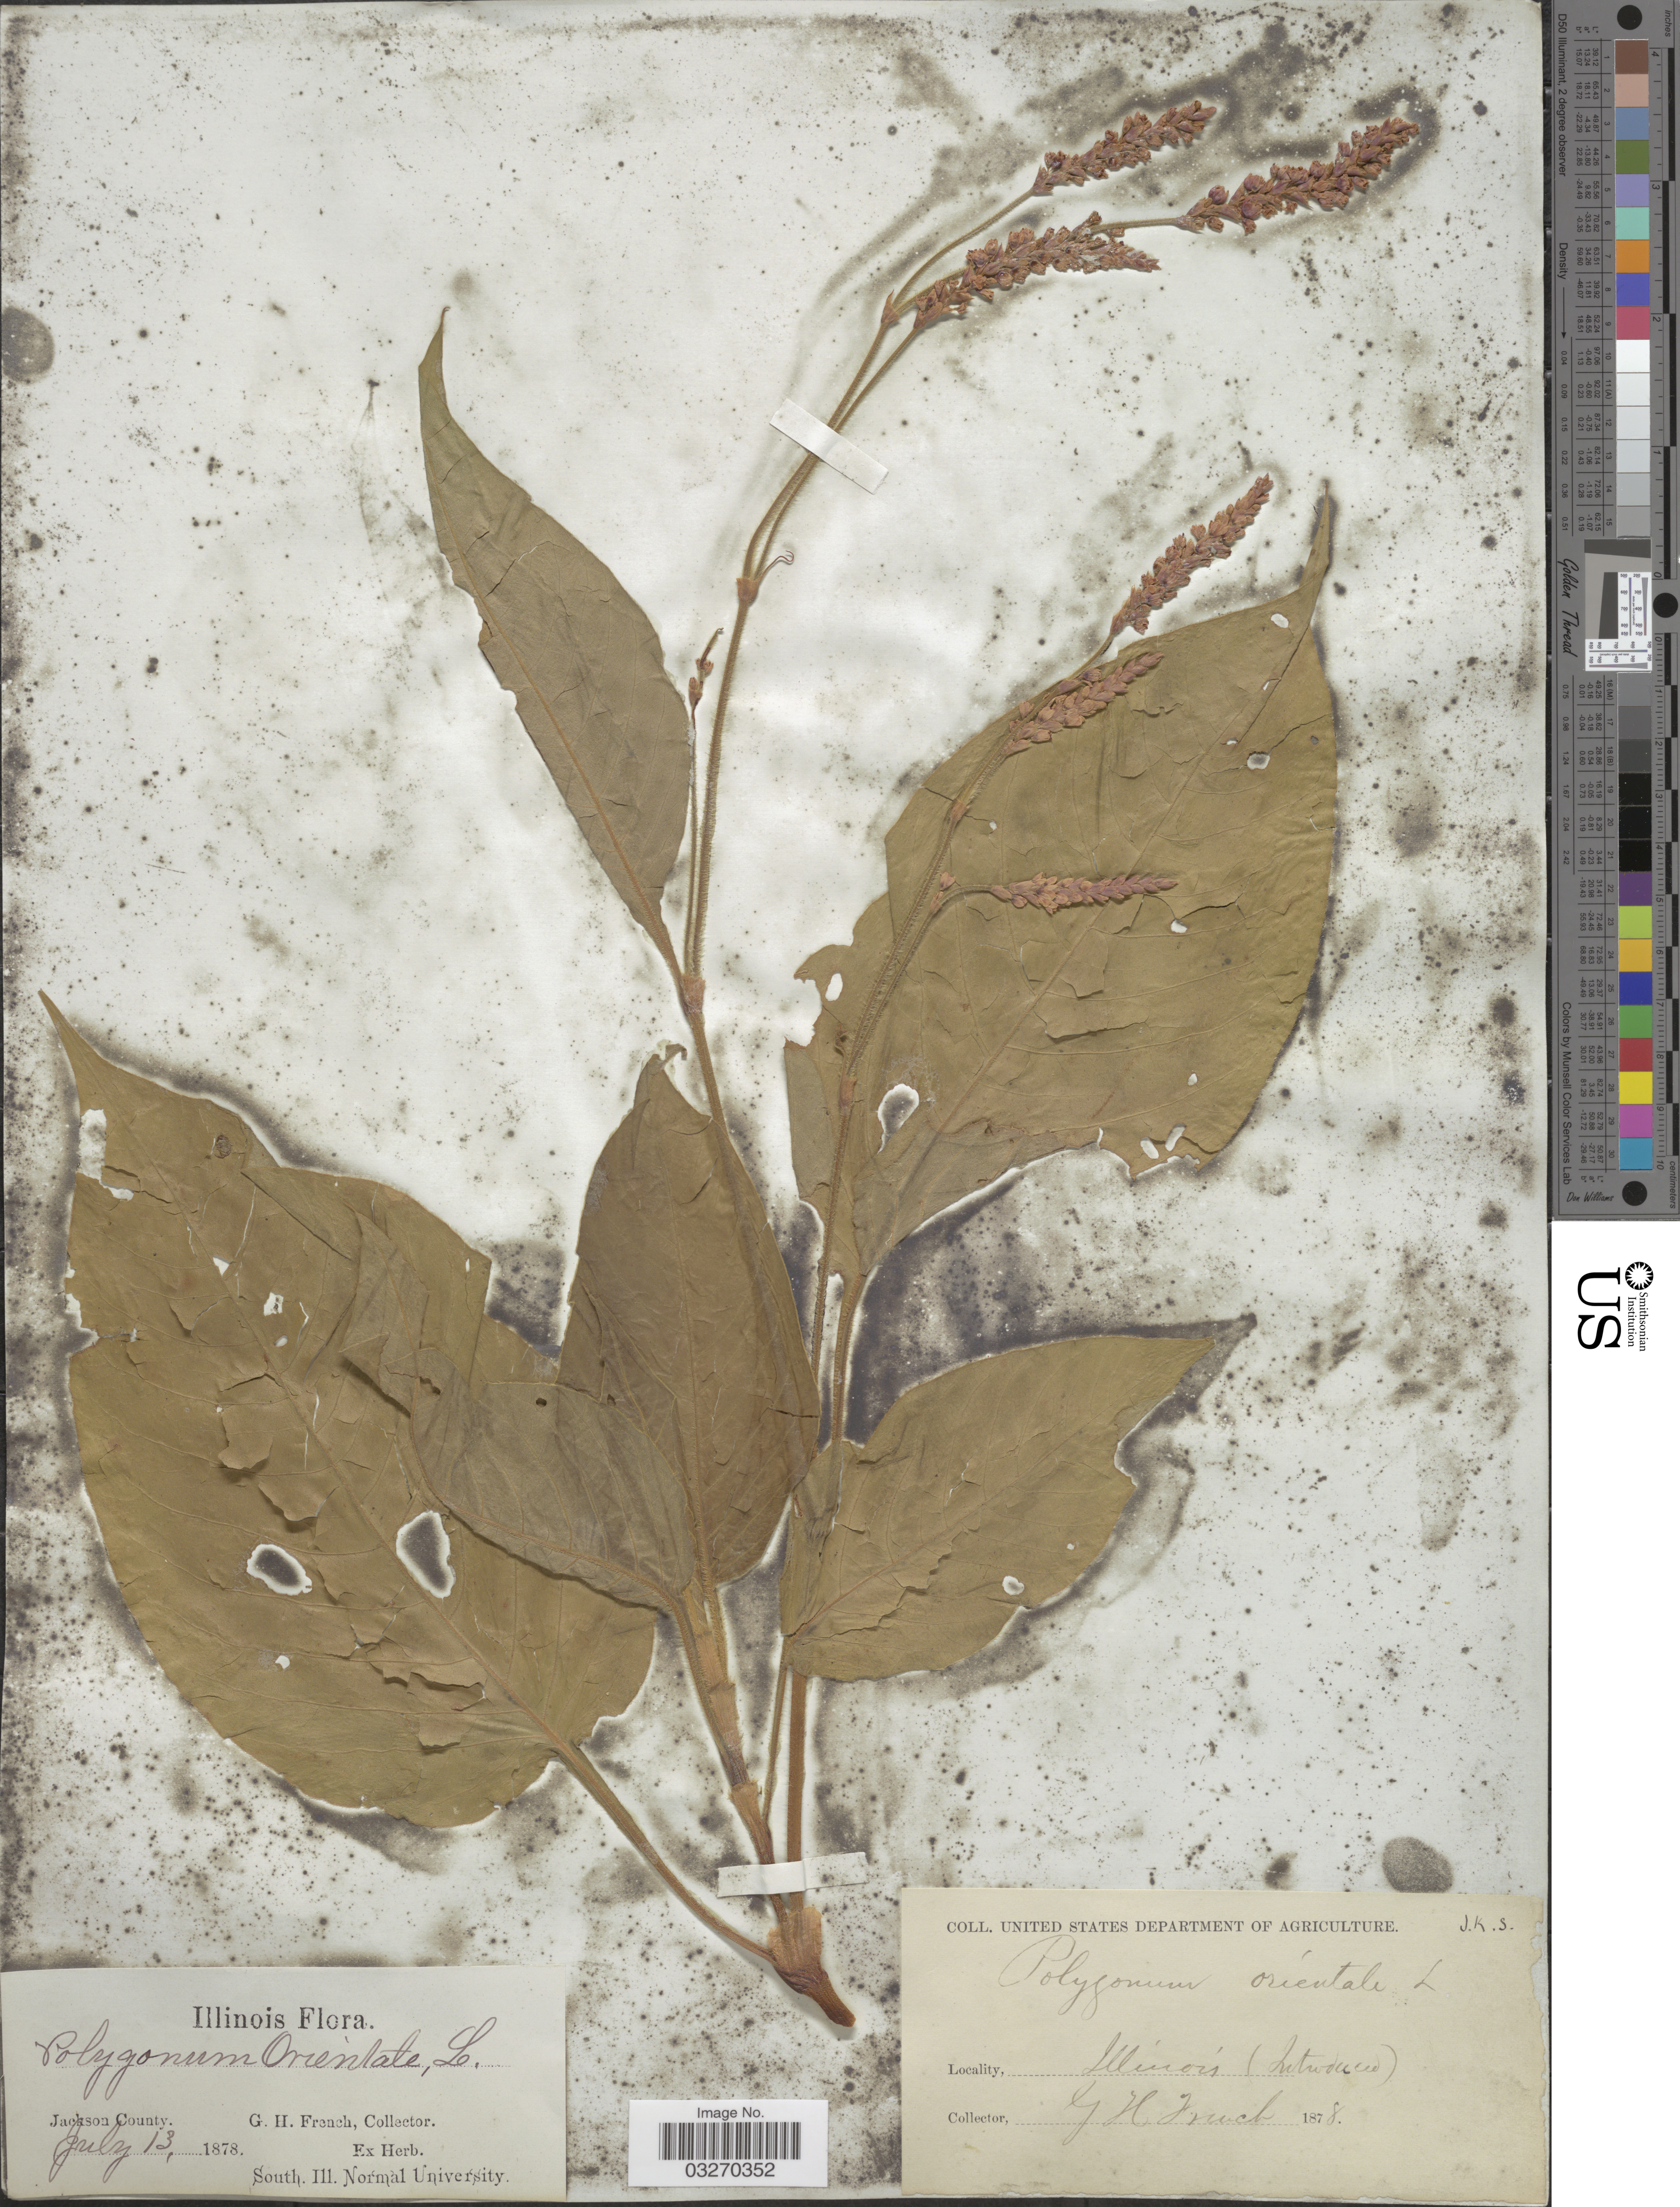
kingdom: Plantae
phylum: Tracheophyta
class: Magnoliopsida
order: Caryophyllales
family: Polygonaceae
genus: Persicaria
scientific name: Persicaria orientalis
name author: (L.) Spach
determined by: Atha, D. E.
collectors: G. H. French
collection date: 1878-07-13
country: United States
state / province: Illinois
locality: Jackson County.